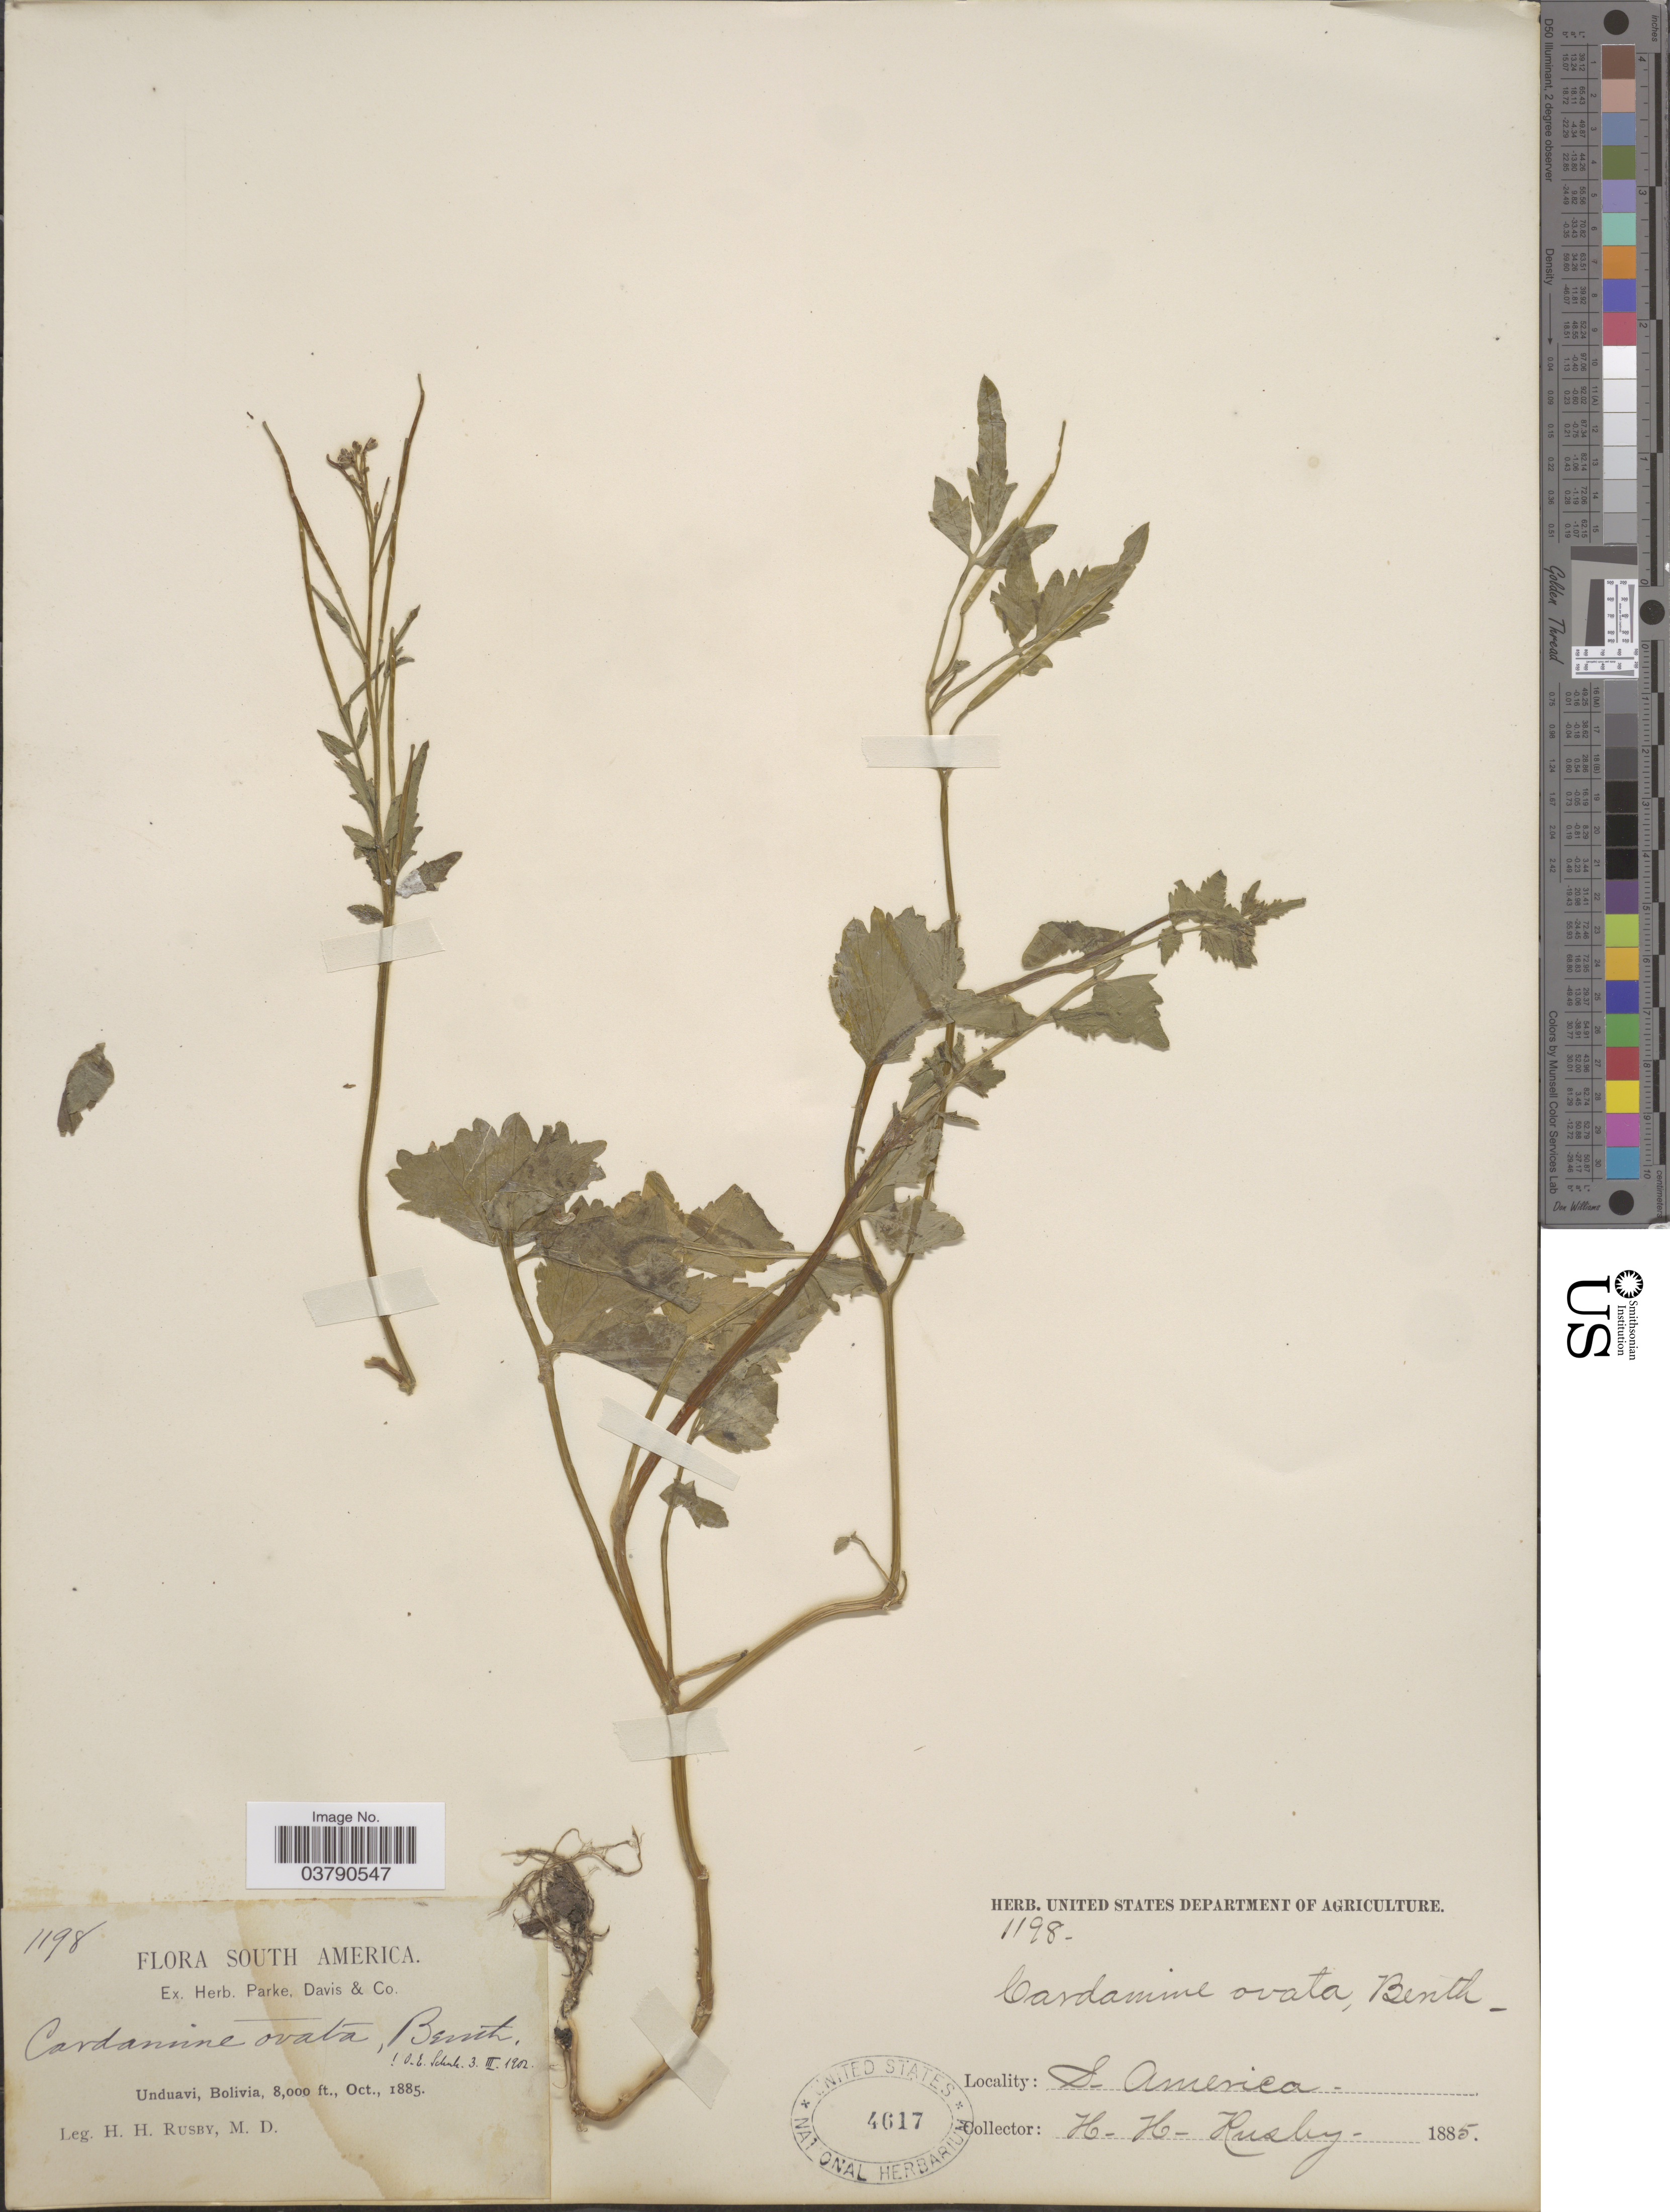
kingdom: Plantae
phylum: Tracheophyta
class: Magnoliopsida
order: Brassicales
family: Brassicaceae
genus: Cardamine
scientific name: Cardamine ovata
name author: Benth.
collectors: H. H. Rusby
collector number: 1198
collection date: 1885-10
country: Bolivia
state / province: La Paz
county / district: Nor Yungas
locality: Unduavi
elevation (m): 2438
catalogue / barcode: US 4617